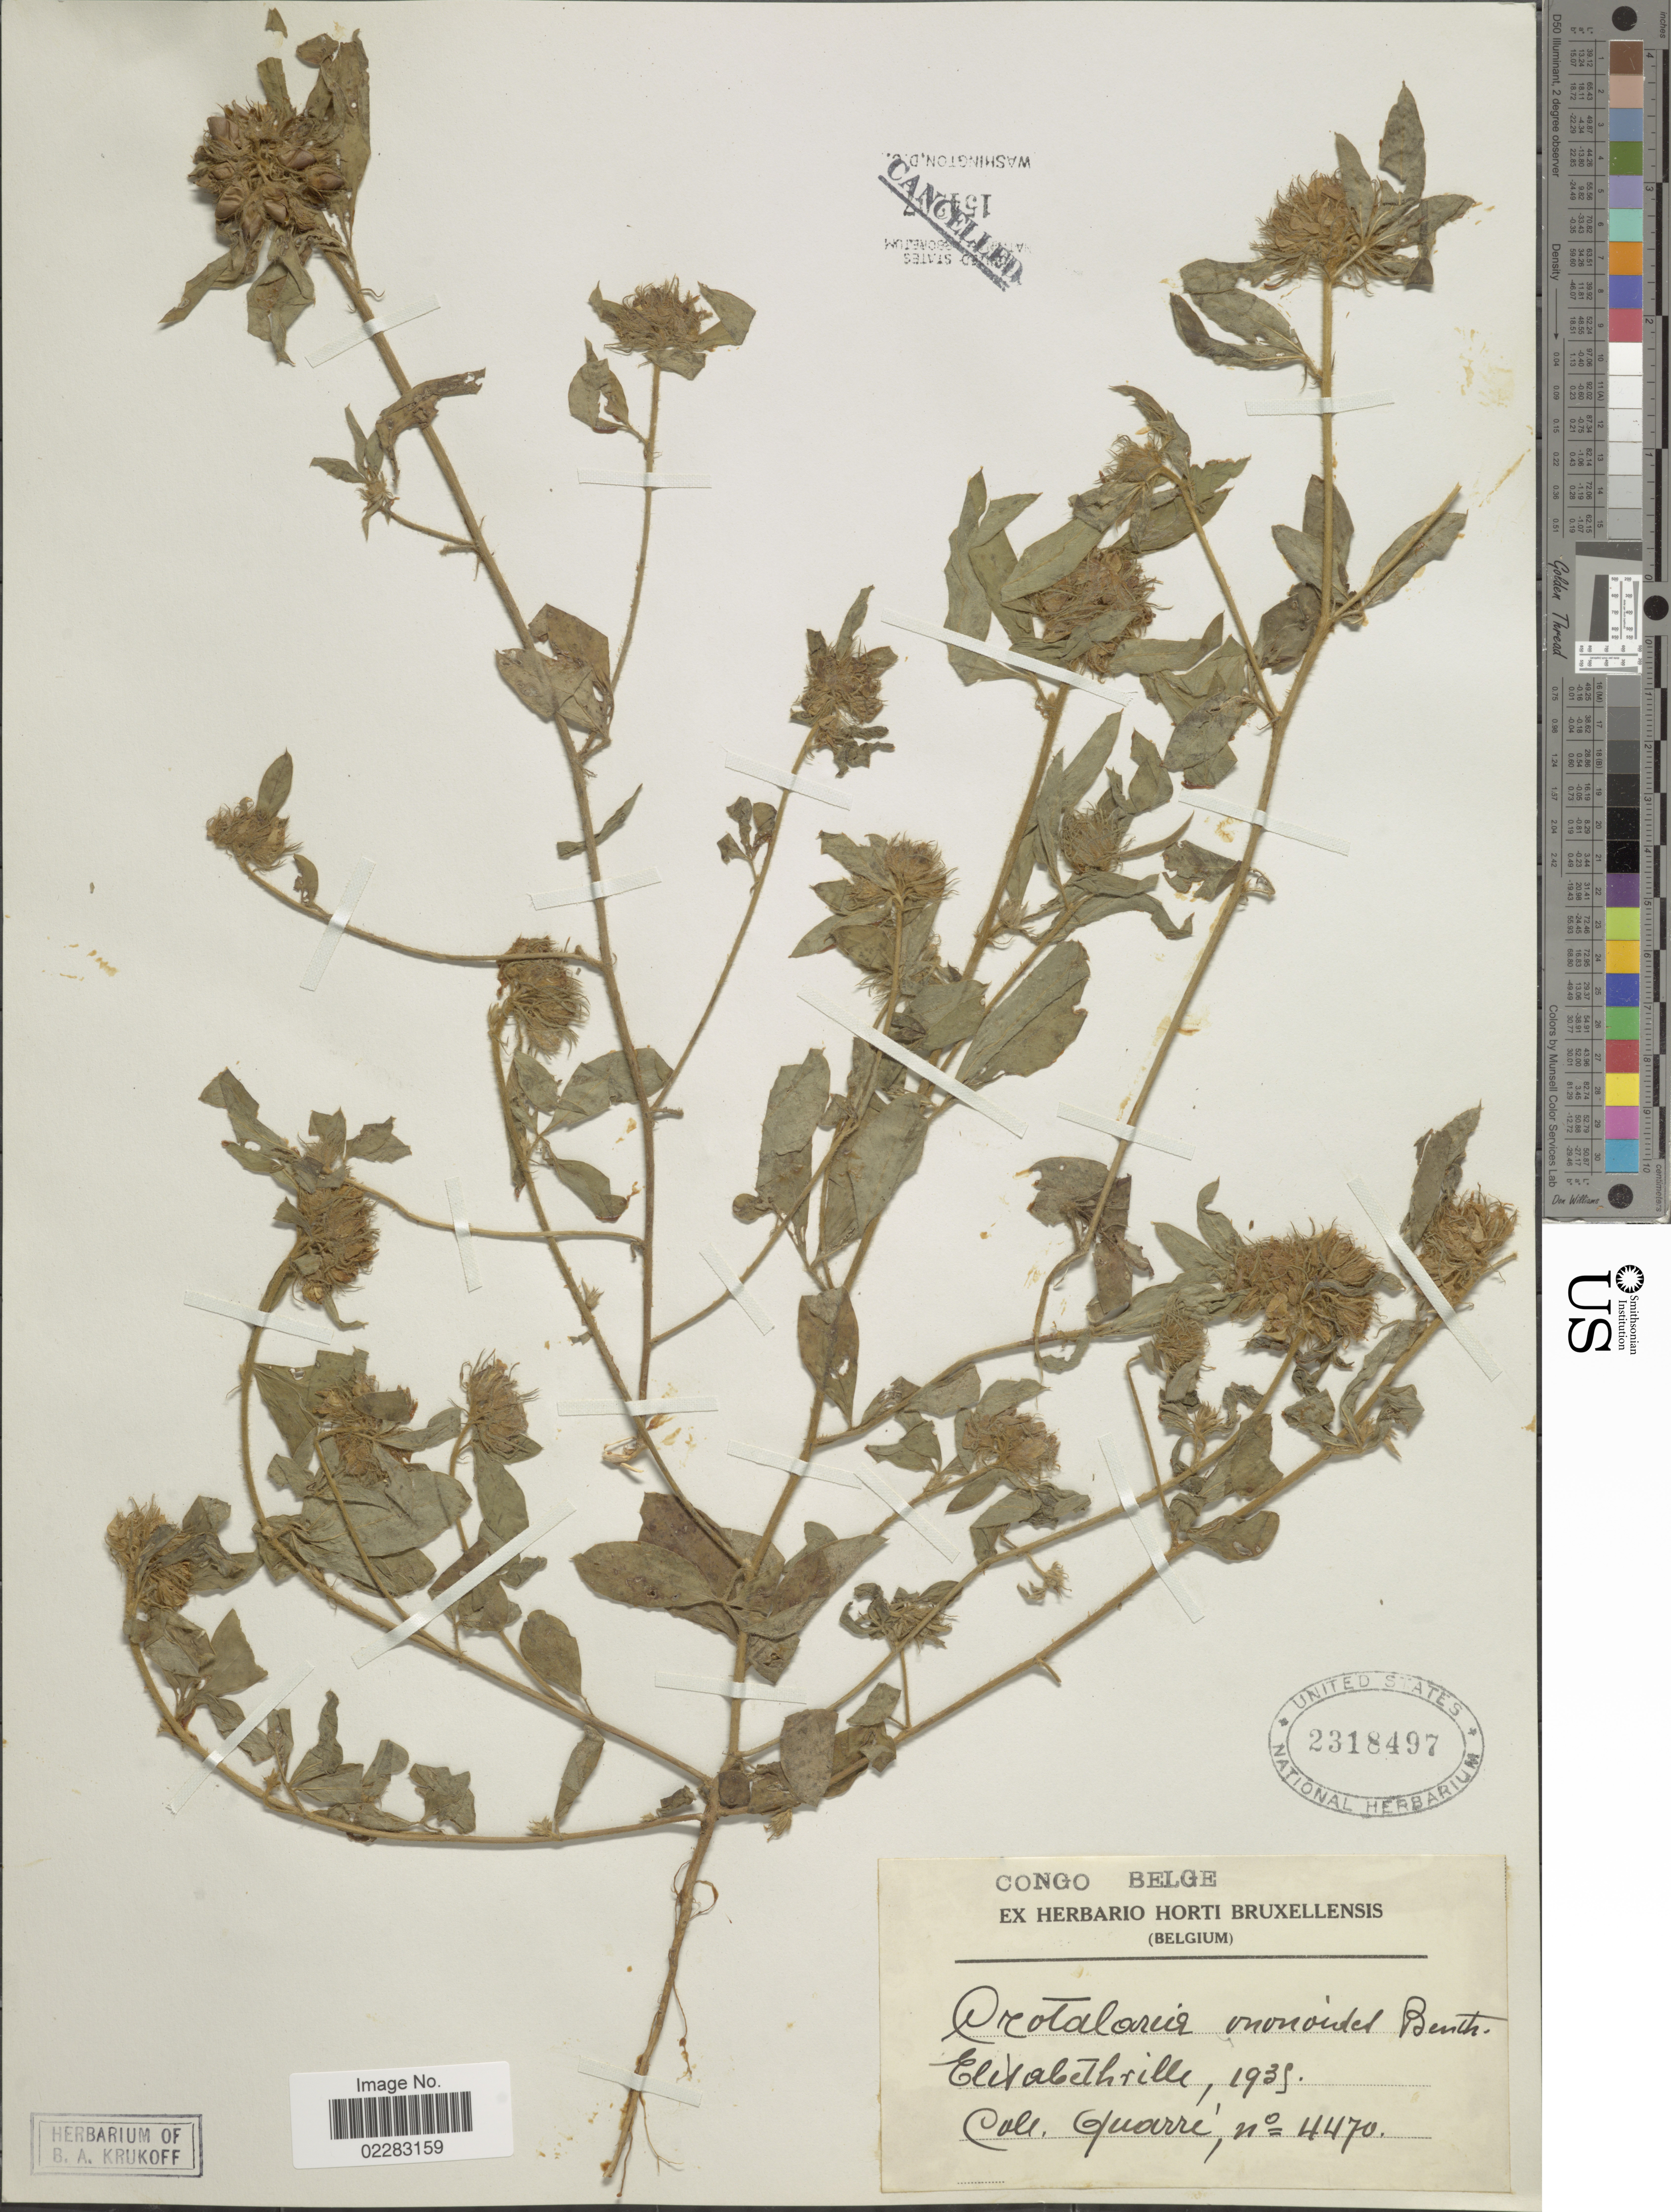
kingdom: Plantae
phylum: Tracheophyta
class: Magnoliopsida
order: Fabales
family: Fabaceae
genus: Crotalaria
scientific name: Crotalaria ononoides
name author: Benth.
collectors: -. Quarre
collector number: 4470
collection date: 1939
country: Congo, Democratic Republic of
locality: Elizabethville.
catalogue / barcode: US 2318497